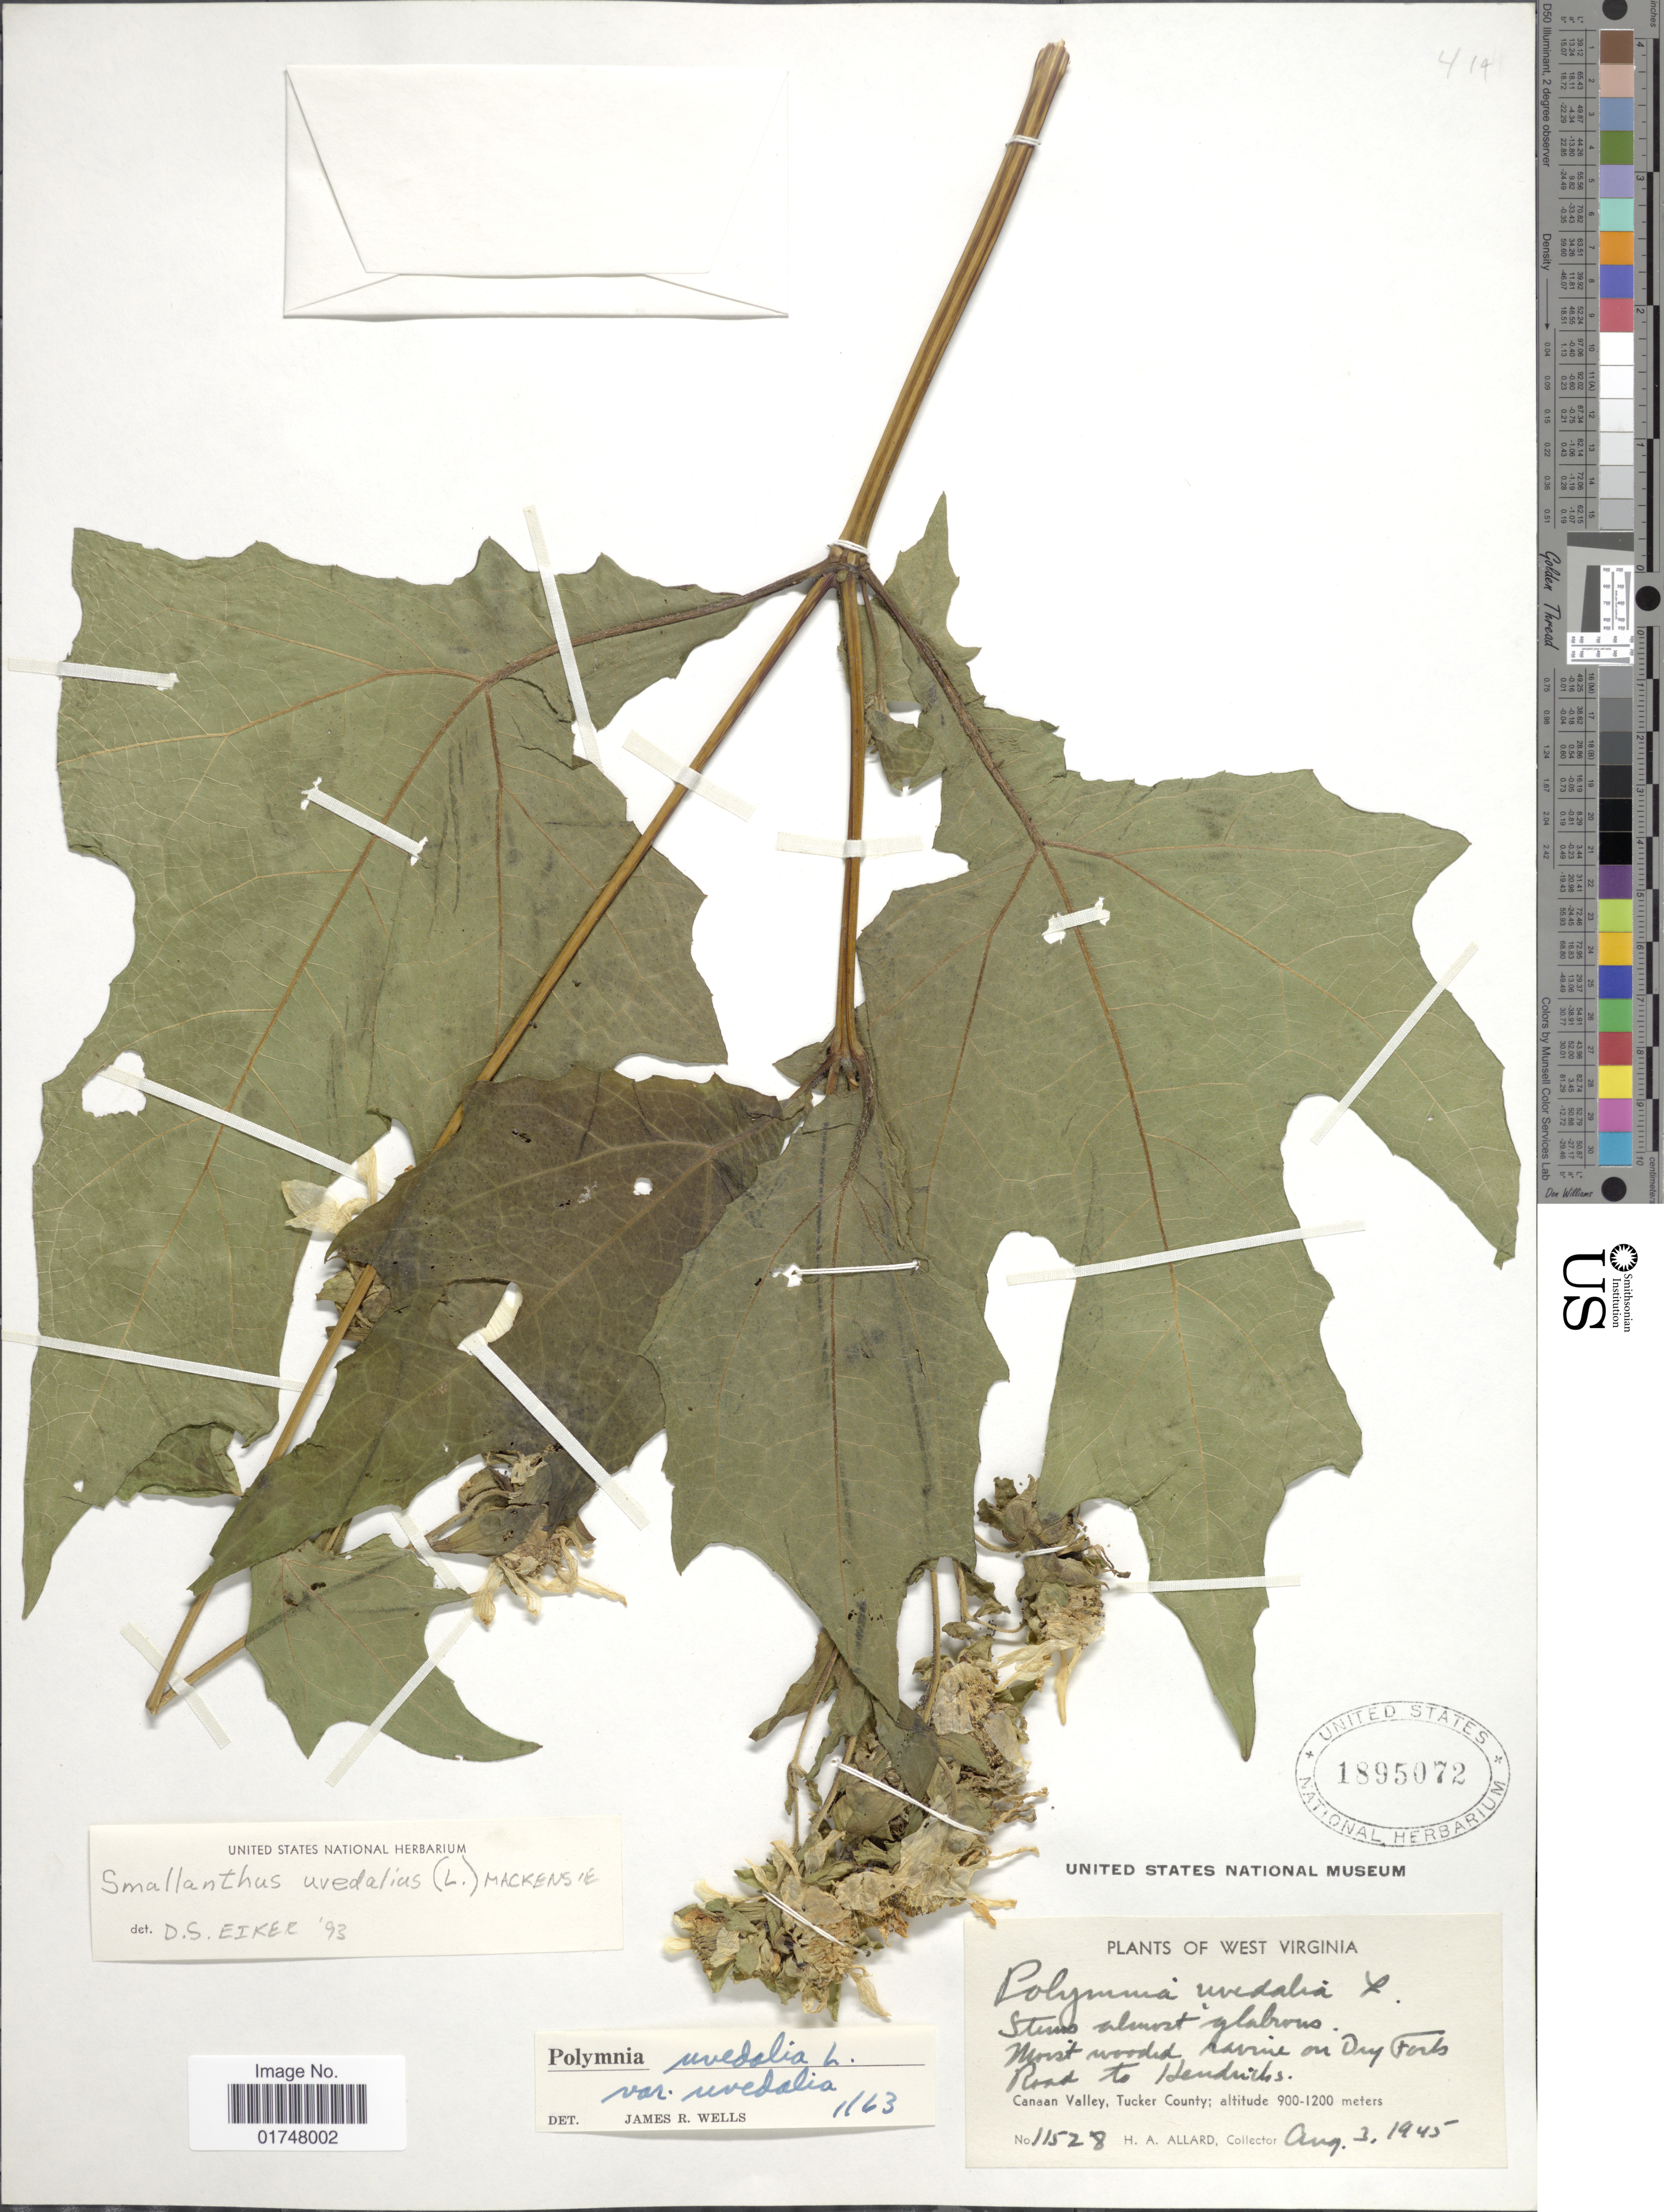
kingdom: Plantae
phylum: Tracheophyta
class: Magnoliopsida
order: Asterales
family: Asteraceae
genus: Smallanthus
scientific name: Smallanthus uvedalia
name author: (L.) Mack. ex Mack.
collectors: H. A. Allard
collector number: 11528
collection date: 1945-08-03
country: United States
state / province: West Virginia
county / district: Tucker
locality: Moist wooded ravine on dry Forks Road to Hendricks. Canaan Valley, Tucker County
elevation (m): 900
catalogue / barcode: US 1895072